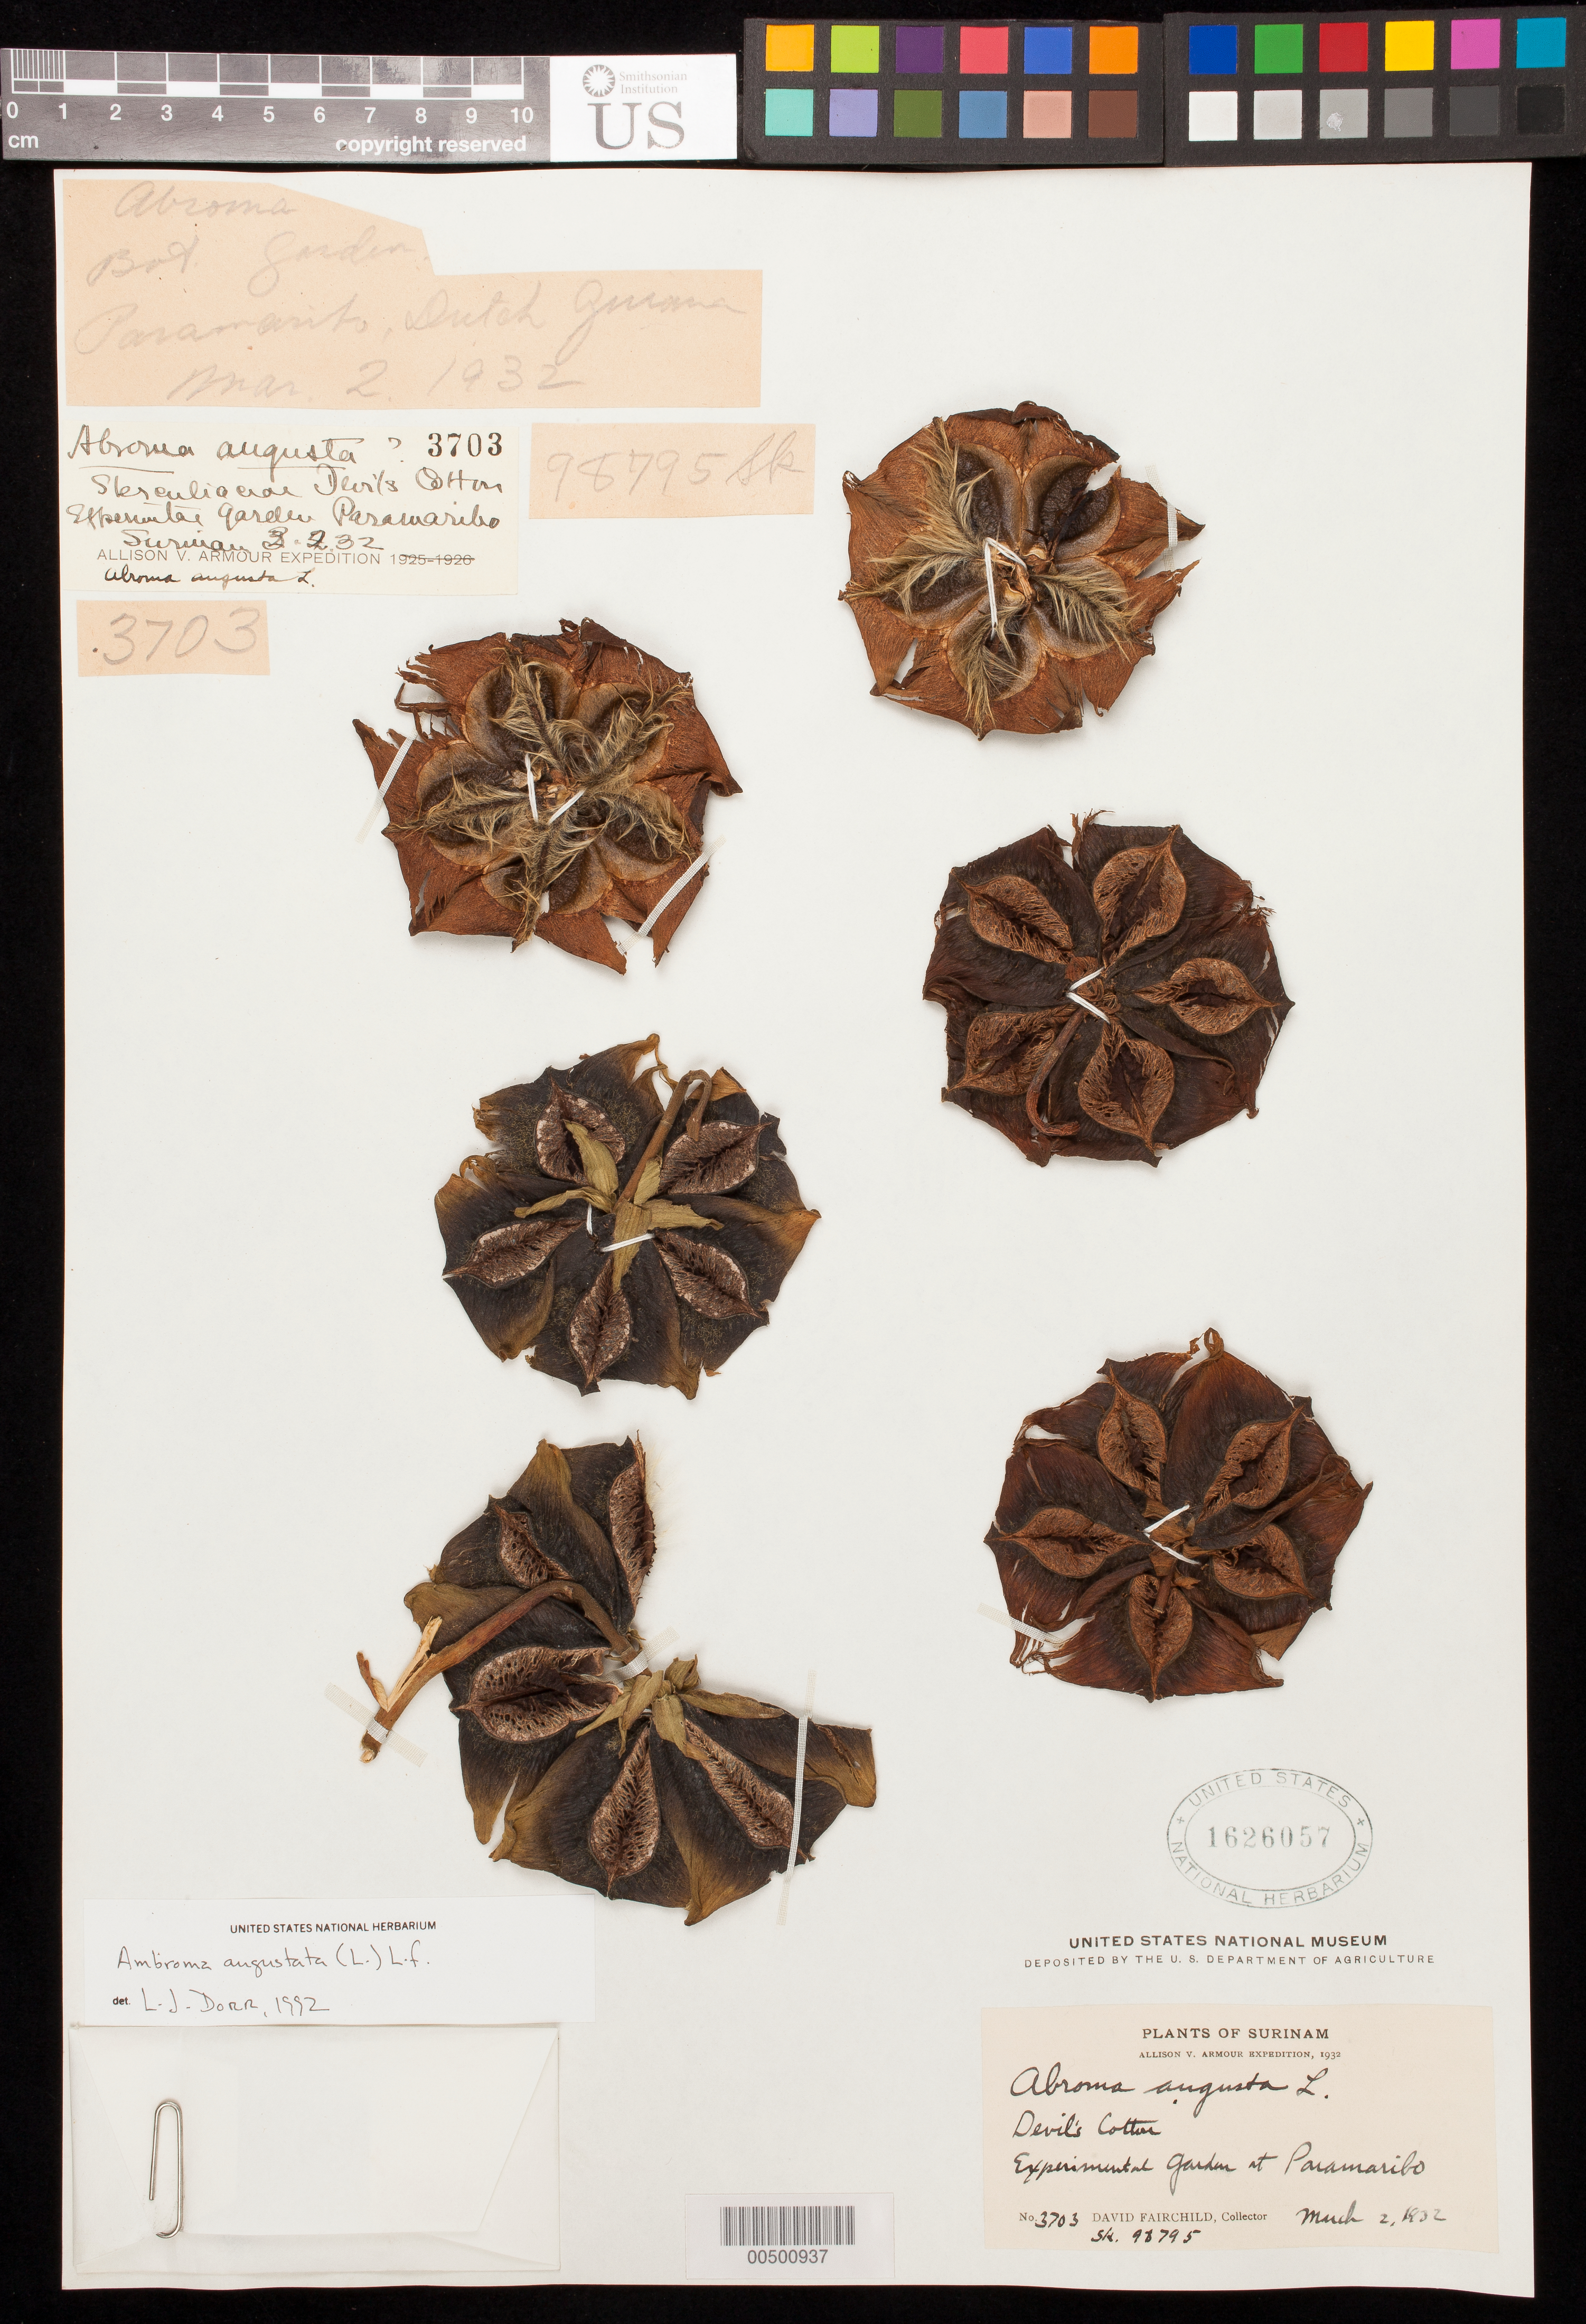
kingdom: Plantae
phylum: Tracheophyta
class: Magnoliopsida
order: Malvales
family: Malvaceae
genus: Abroma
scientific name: Abroma augusta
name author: (L.) L. f.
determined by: Dorr, L. J., (BOT), Smithsonian Institution - National Museum of Natural History (UNITED STATES)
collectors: D. Fairchild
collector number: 3703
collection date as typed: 02 Mar 1932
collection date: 1932-03-02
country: Suriname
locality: Experimental garden at Paramaribo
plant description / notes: Common name: Devil's cotton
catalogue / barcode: US 1626057